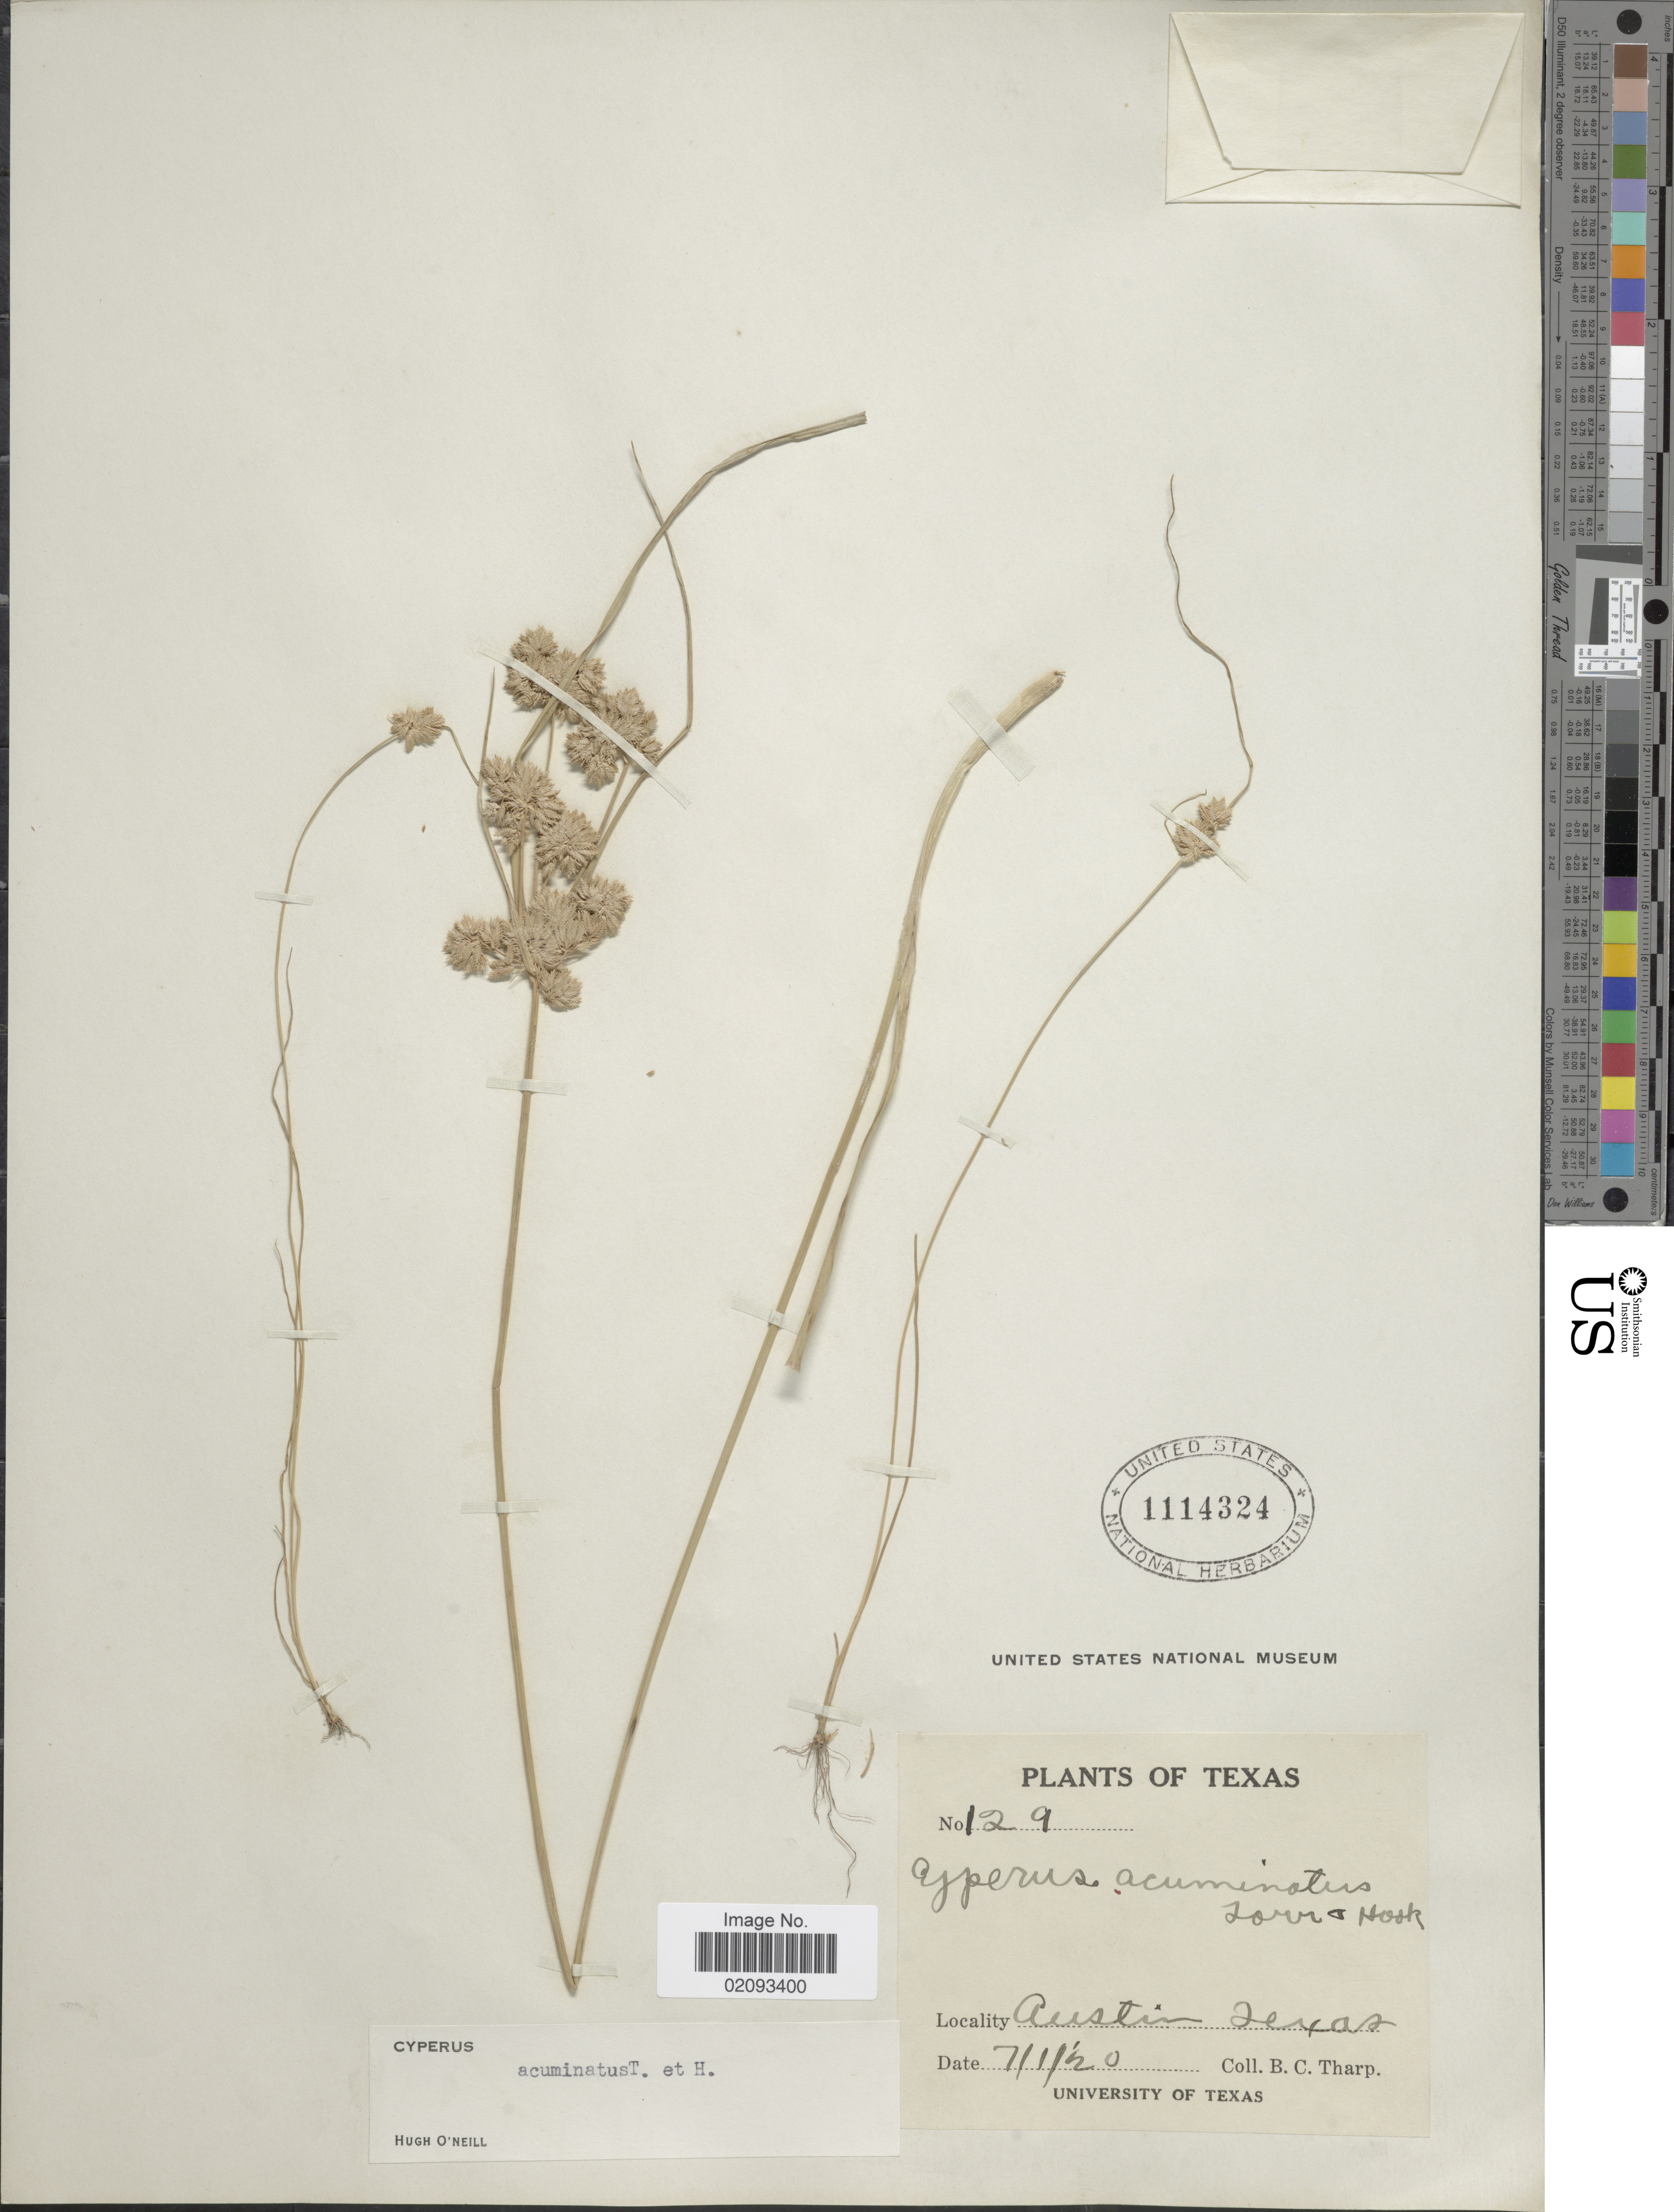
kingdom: Plantae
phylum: Tracheophyta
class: Liliopsida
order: Poales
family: Cyperaceae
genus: Cyperus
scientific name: Cyperus acuminatus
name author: Torr. & Hook.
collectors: B. C. Tharp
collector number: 129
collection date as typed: Transcribed d/m/y: 1/7/20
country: United States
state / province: Texas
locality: Austin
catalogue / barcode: US 1114324